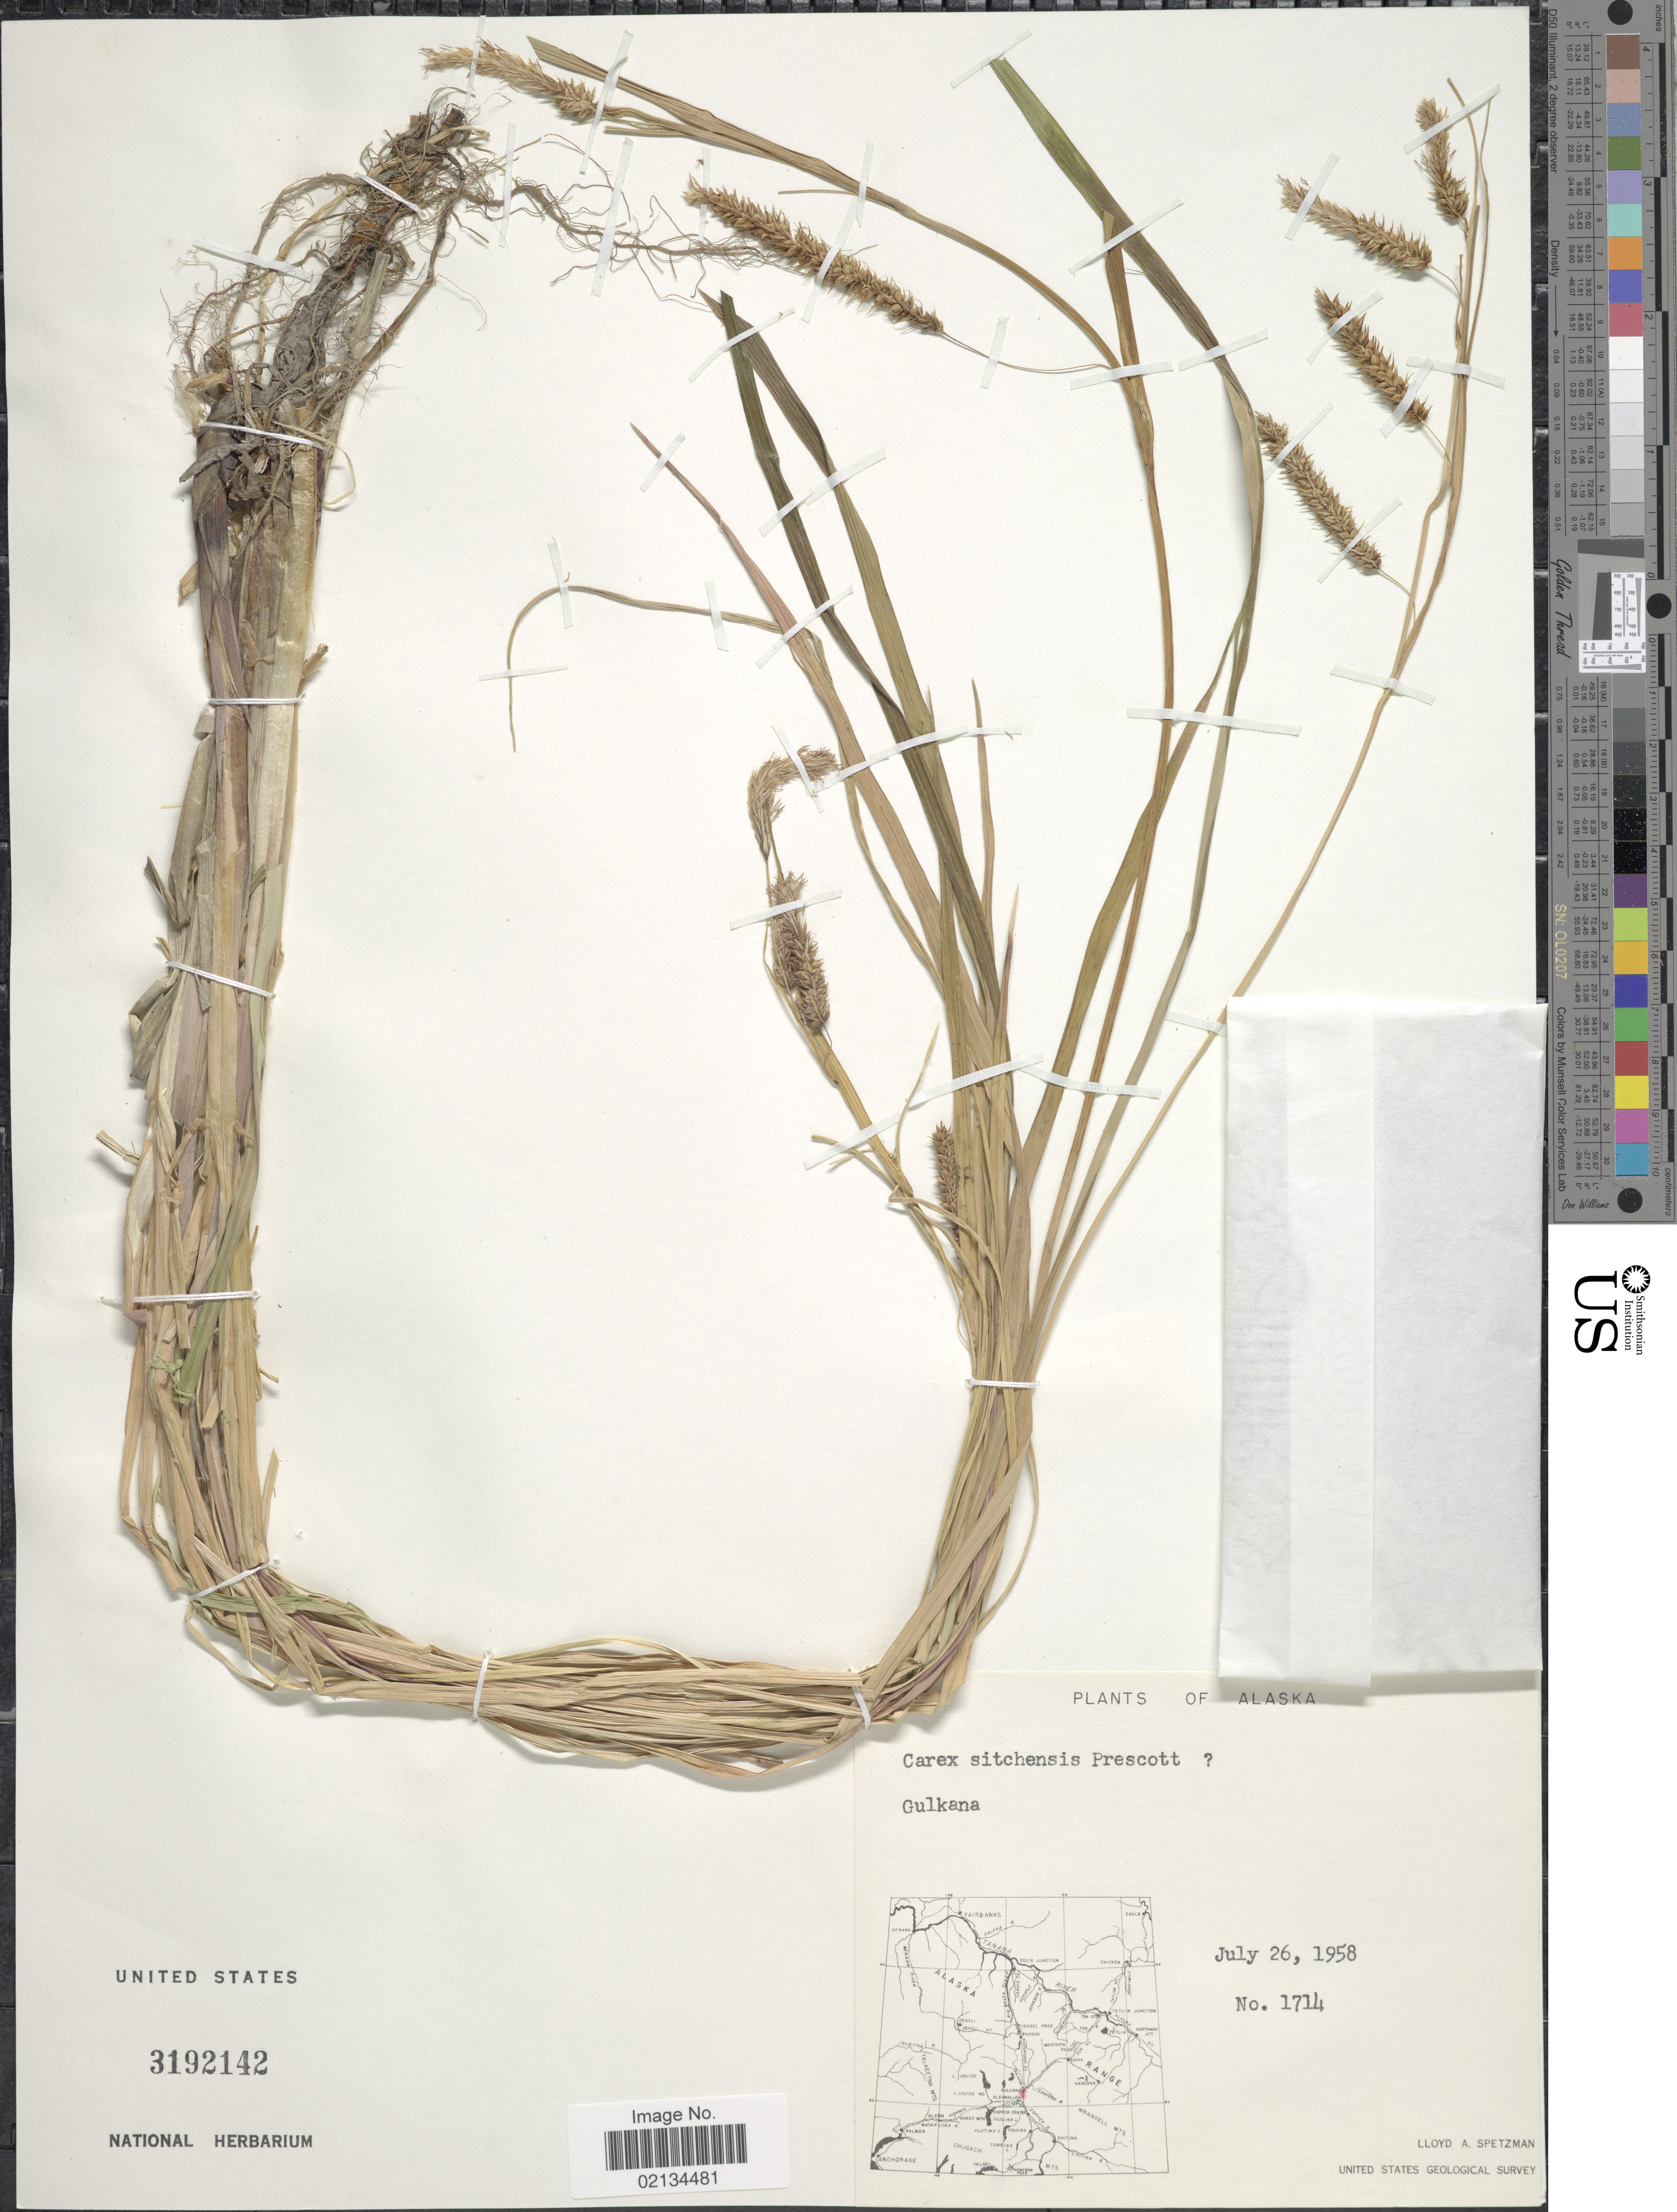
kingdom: Plantae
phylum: Tracheophyta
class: Liliopsida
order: Poales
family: Cyperaceae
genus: Carex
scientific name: Carex aquatilis var. dives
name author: (Holm) Kük.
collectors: L. Spetzman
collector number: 1714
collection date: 1958-07-26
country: United States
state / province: Alaska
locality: Gulkana.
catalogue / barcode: US 3192142